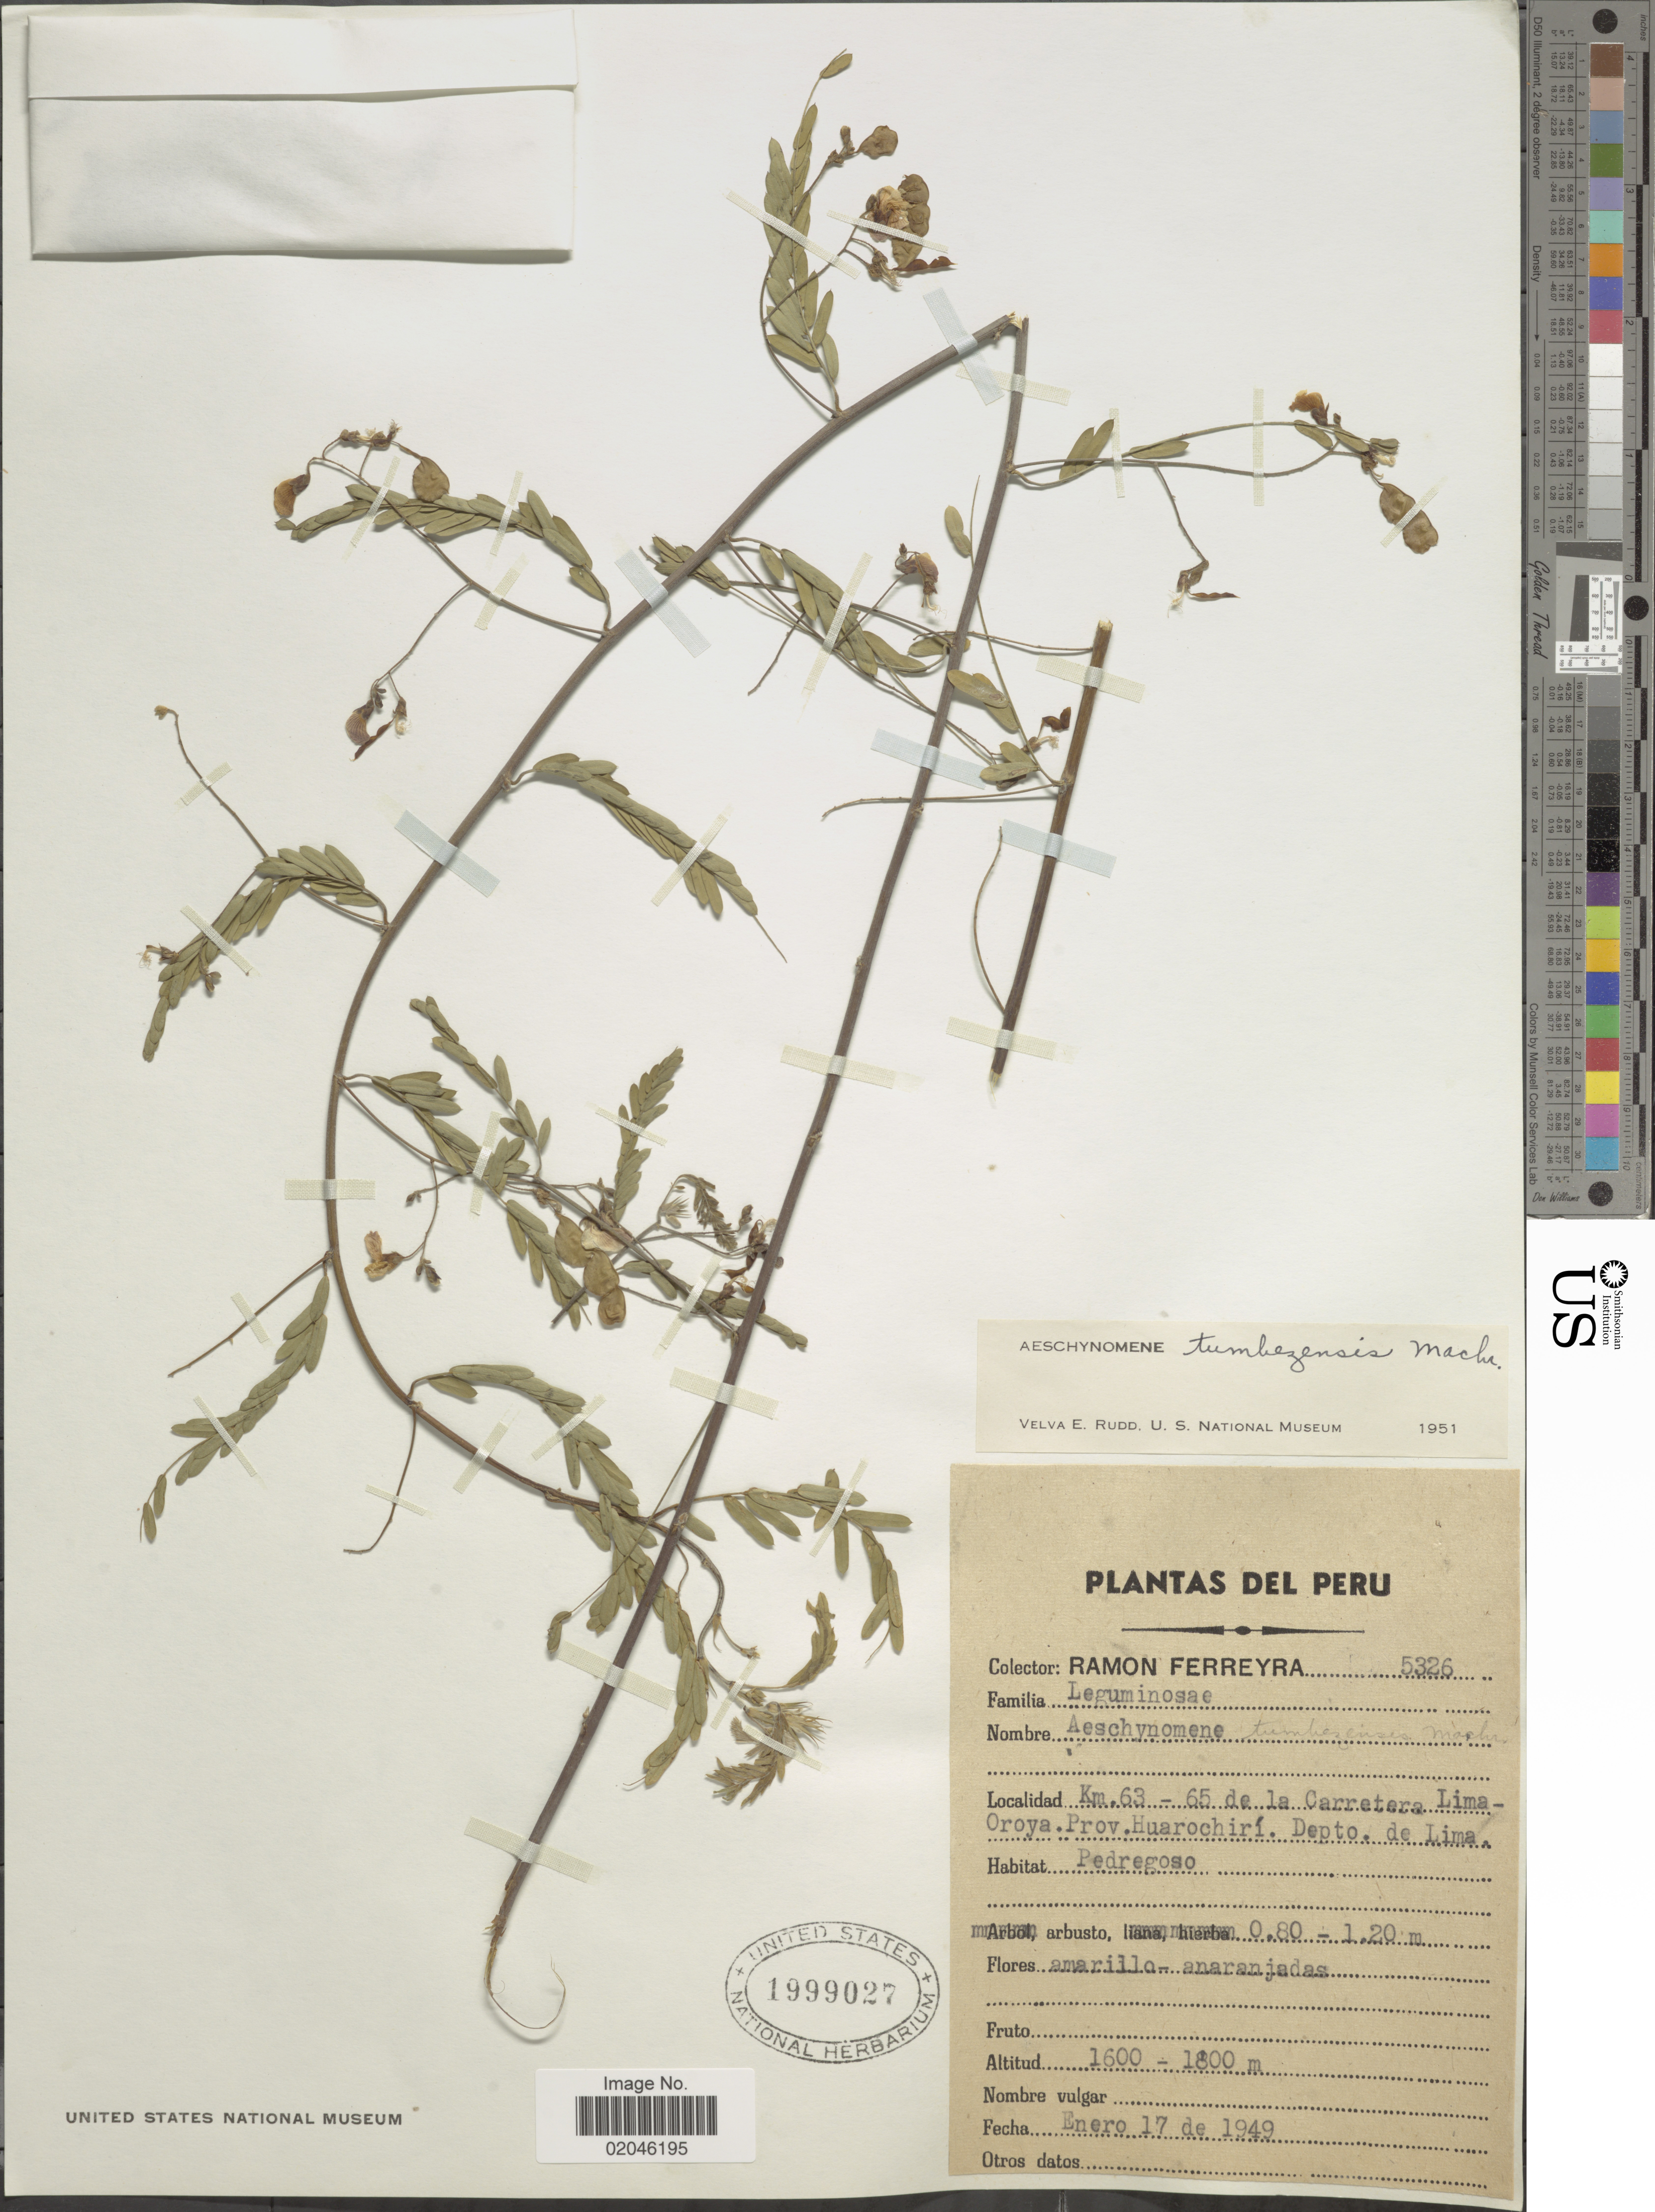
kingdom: Plantae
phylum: Tracheophyta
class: Magnoliopsida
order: Fabales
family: Fabaceae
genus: Aeschynomene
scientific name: Aeschynomene tumbezensis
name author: J.F. Macbr.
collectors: R. A. Ferreyra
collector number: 5326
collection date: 1949-01-17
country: Peru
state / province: Lima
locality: Km. 63-65, Carretera Lima-Oroya, Prov. de Huarochiri, Dept. de Lima.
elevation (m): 1600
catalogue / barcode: US 1999027